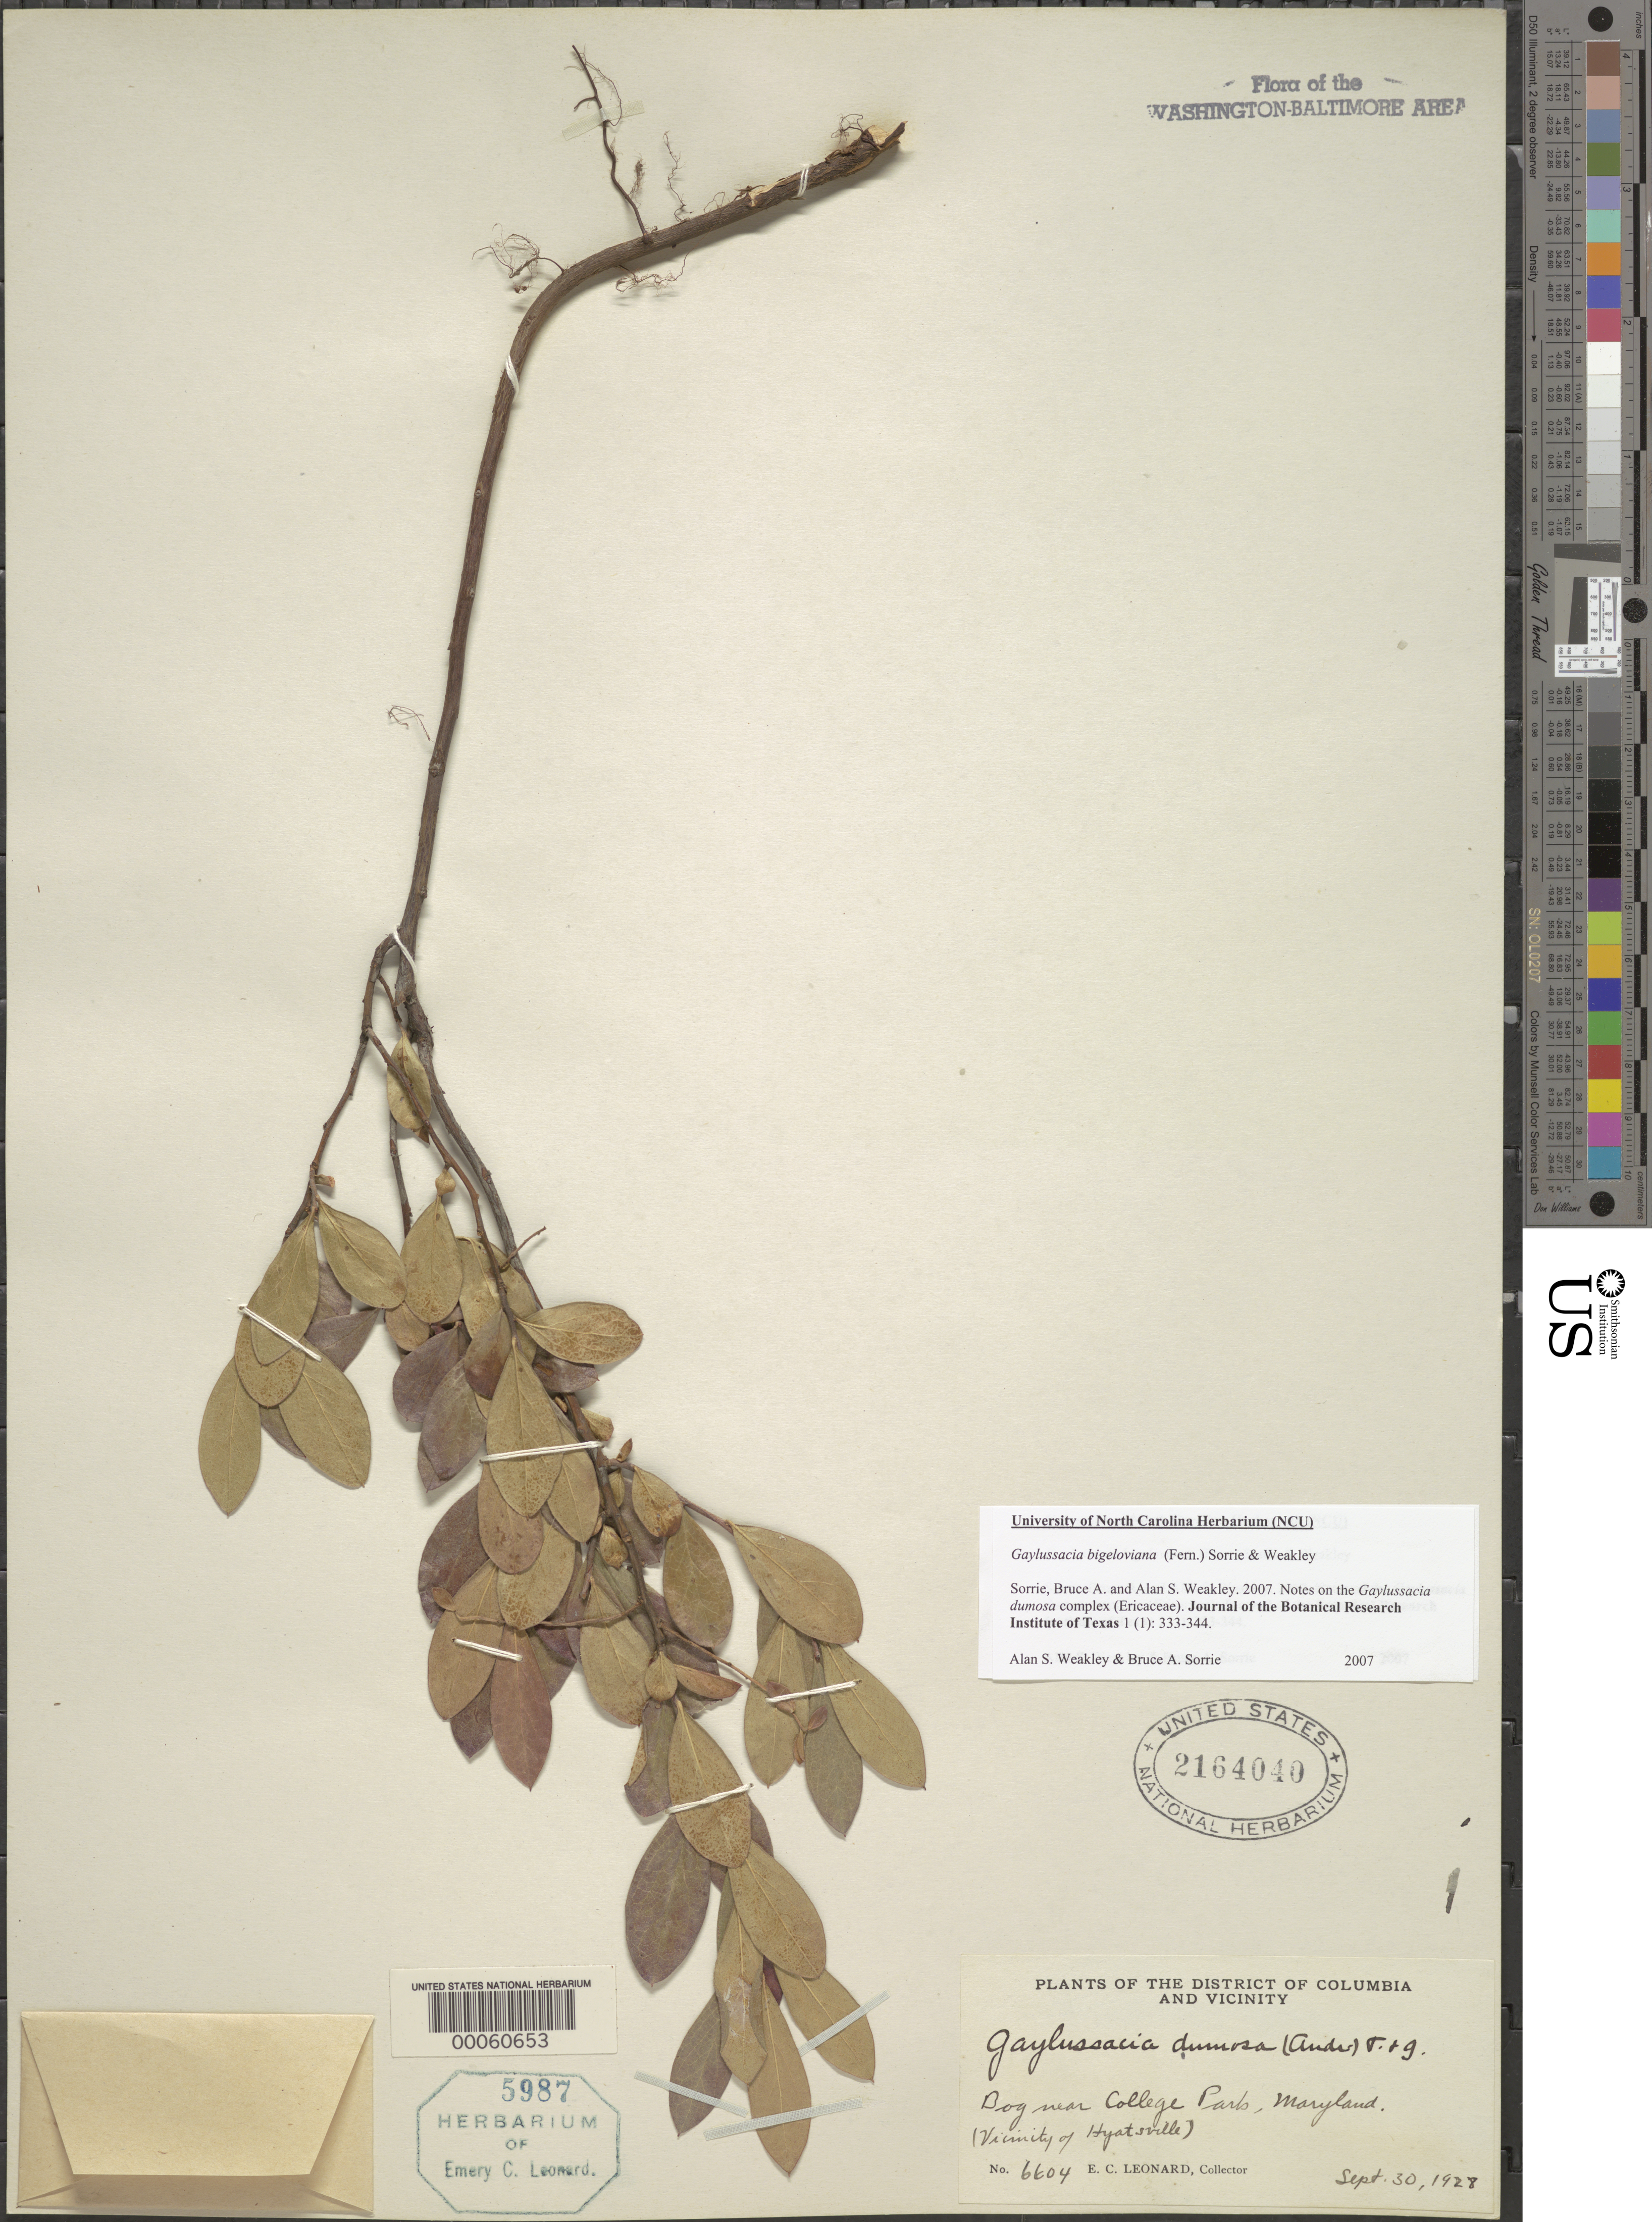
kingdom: Plantae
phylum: Tracheophyta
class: Magnoliopsida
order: Ericales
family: Ericaceae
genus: Gaylussacia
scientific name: Gaylussacia dumosa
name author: (Andrews) Torr. & A. Gray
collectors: E. C. Leonard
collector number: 66043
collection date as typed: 30 Sep 1928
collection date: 1928-09-30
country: United States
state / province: Maryland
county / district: Prince George's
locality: Hyattsville Bog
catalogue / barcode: US 2164040